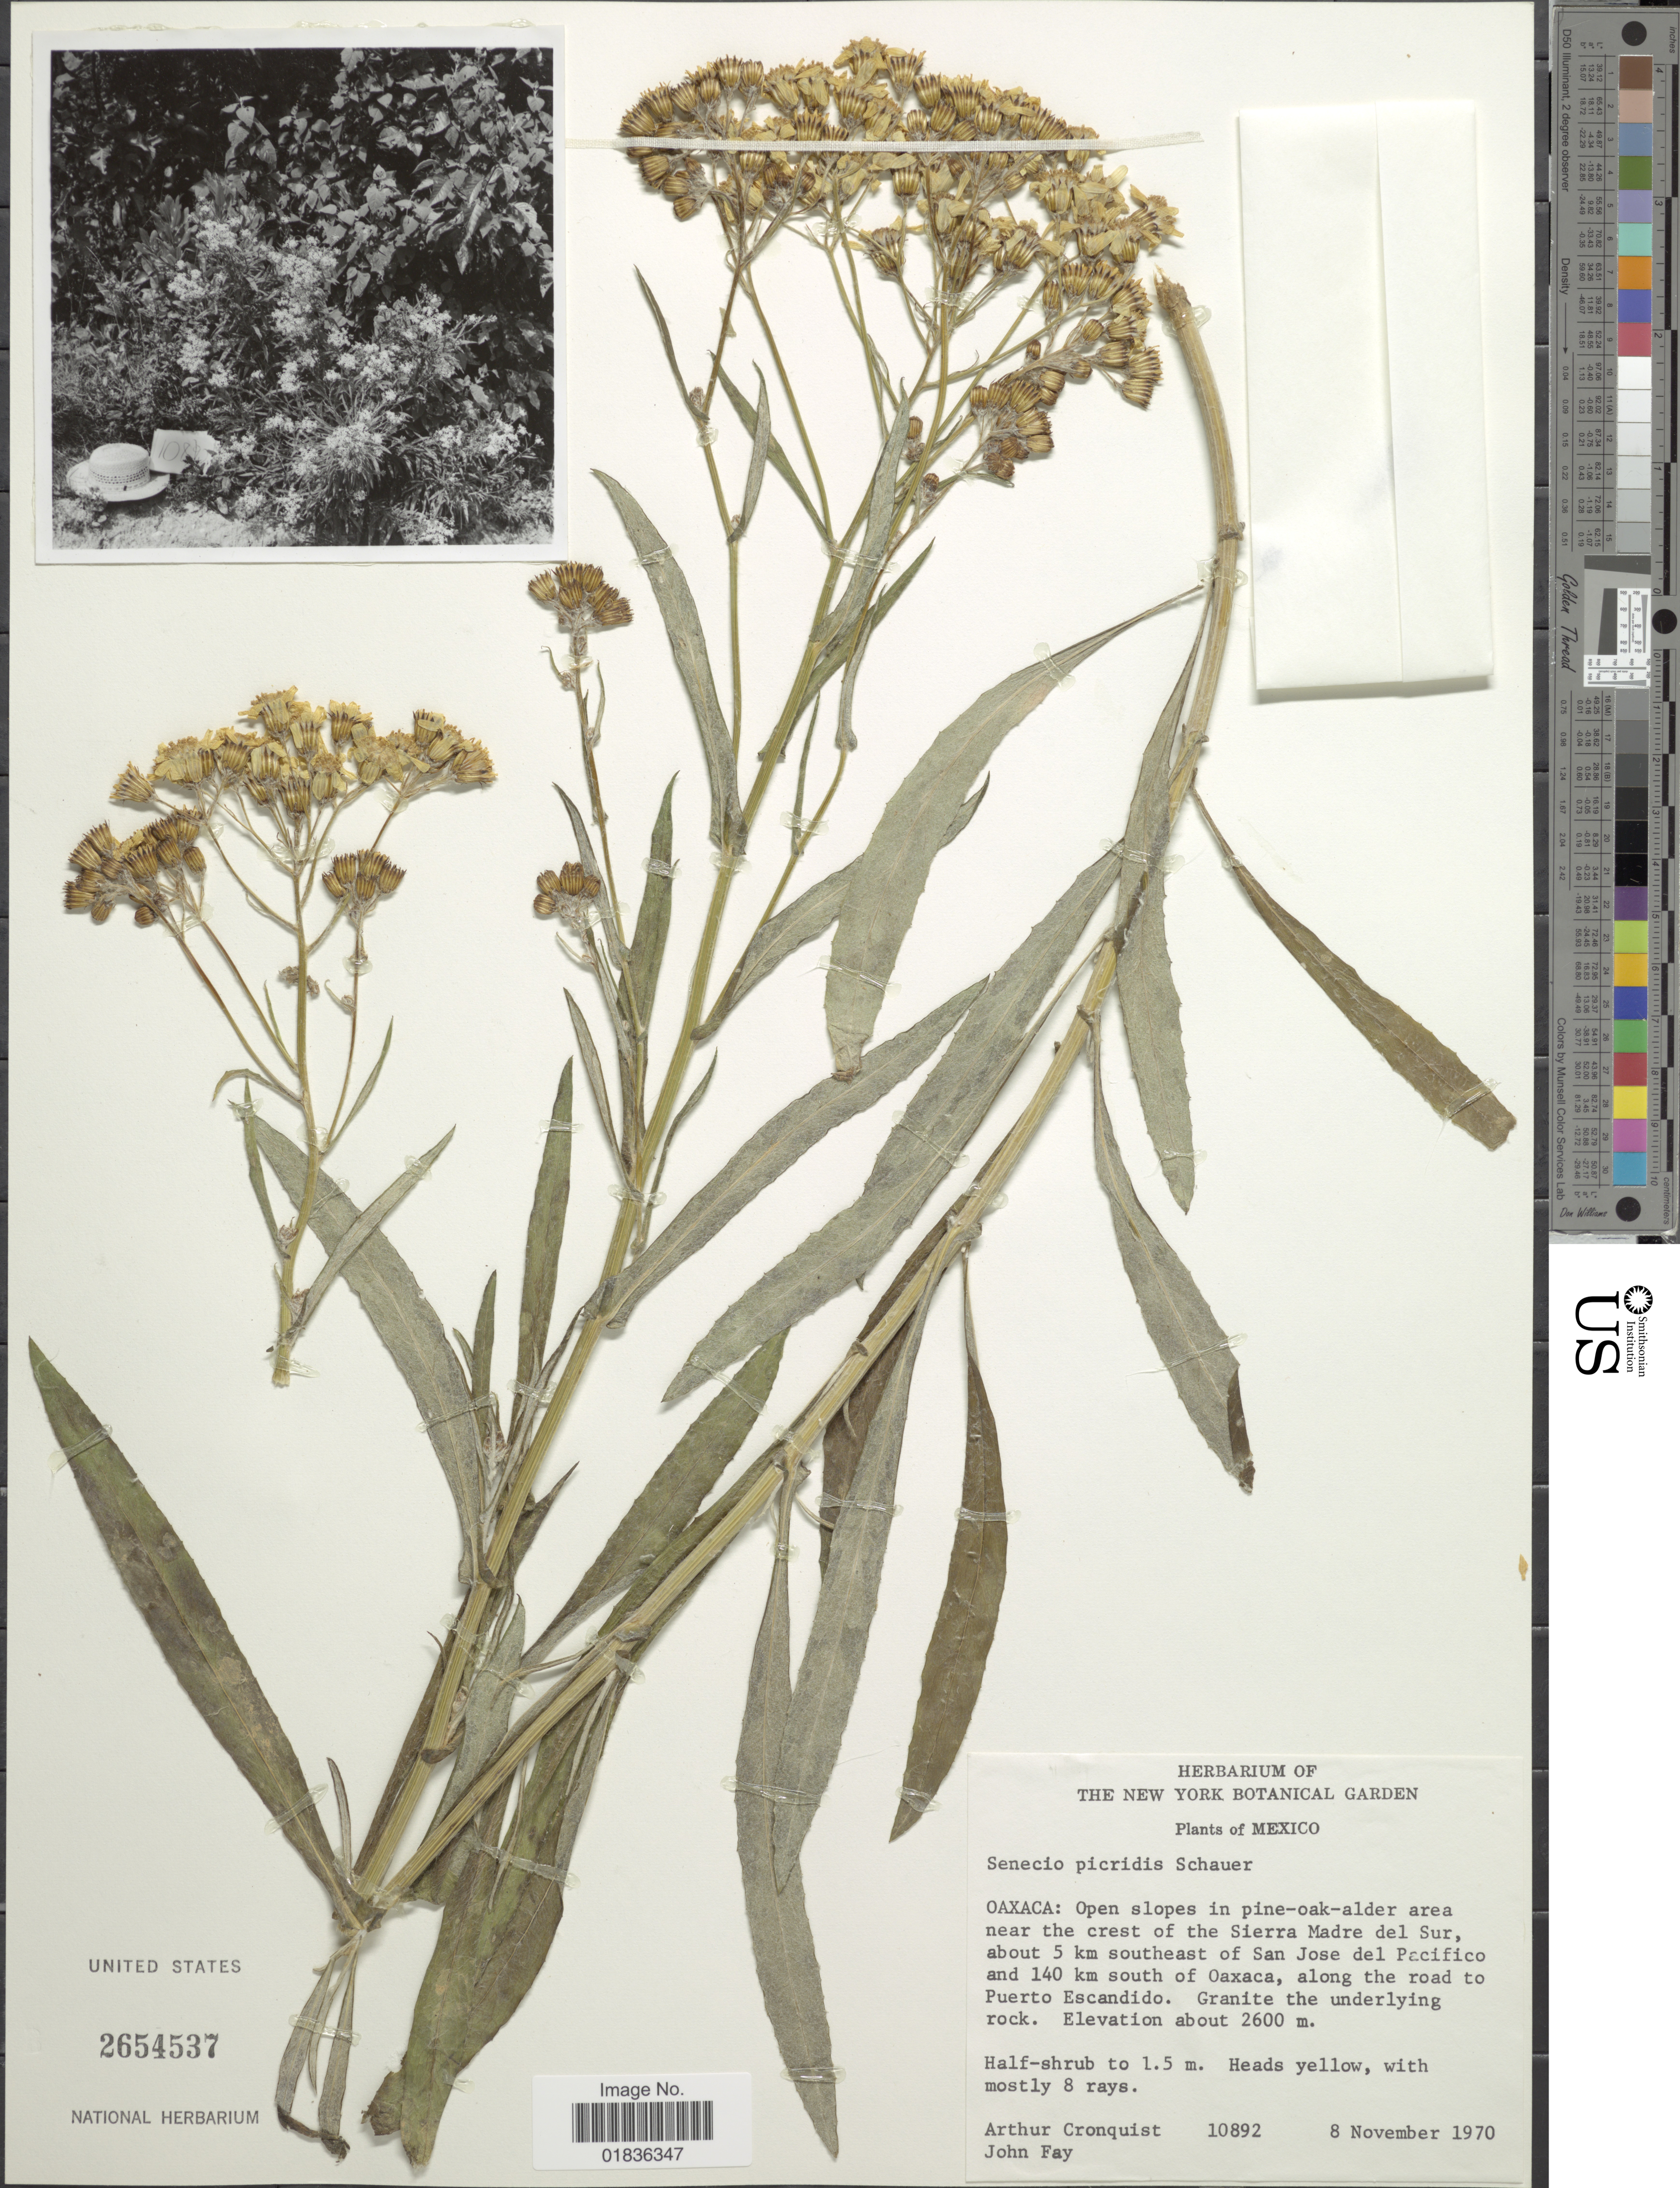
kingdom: Plantae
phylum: Tracheophyta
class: Magnoliopsida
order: Asterales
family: Asteraceae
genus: Senecio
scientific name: Senecio picridis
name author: S. Schauer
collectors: A. J. Cronquist & J. Fay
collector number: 10892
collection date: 1970-11-08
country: Mexico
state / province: Oaxaca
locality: Open slopes in pine-oak-alder area near the crest of the Sierra Madre del Sur, about 5 km southeast of San Jose del Pacifico and 140 km south of Oaxaca, along the road to Puerto Escandido.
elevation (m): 2600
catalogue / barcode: US 2654537